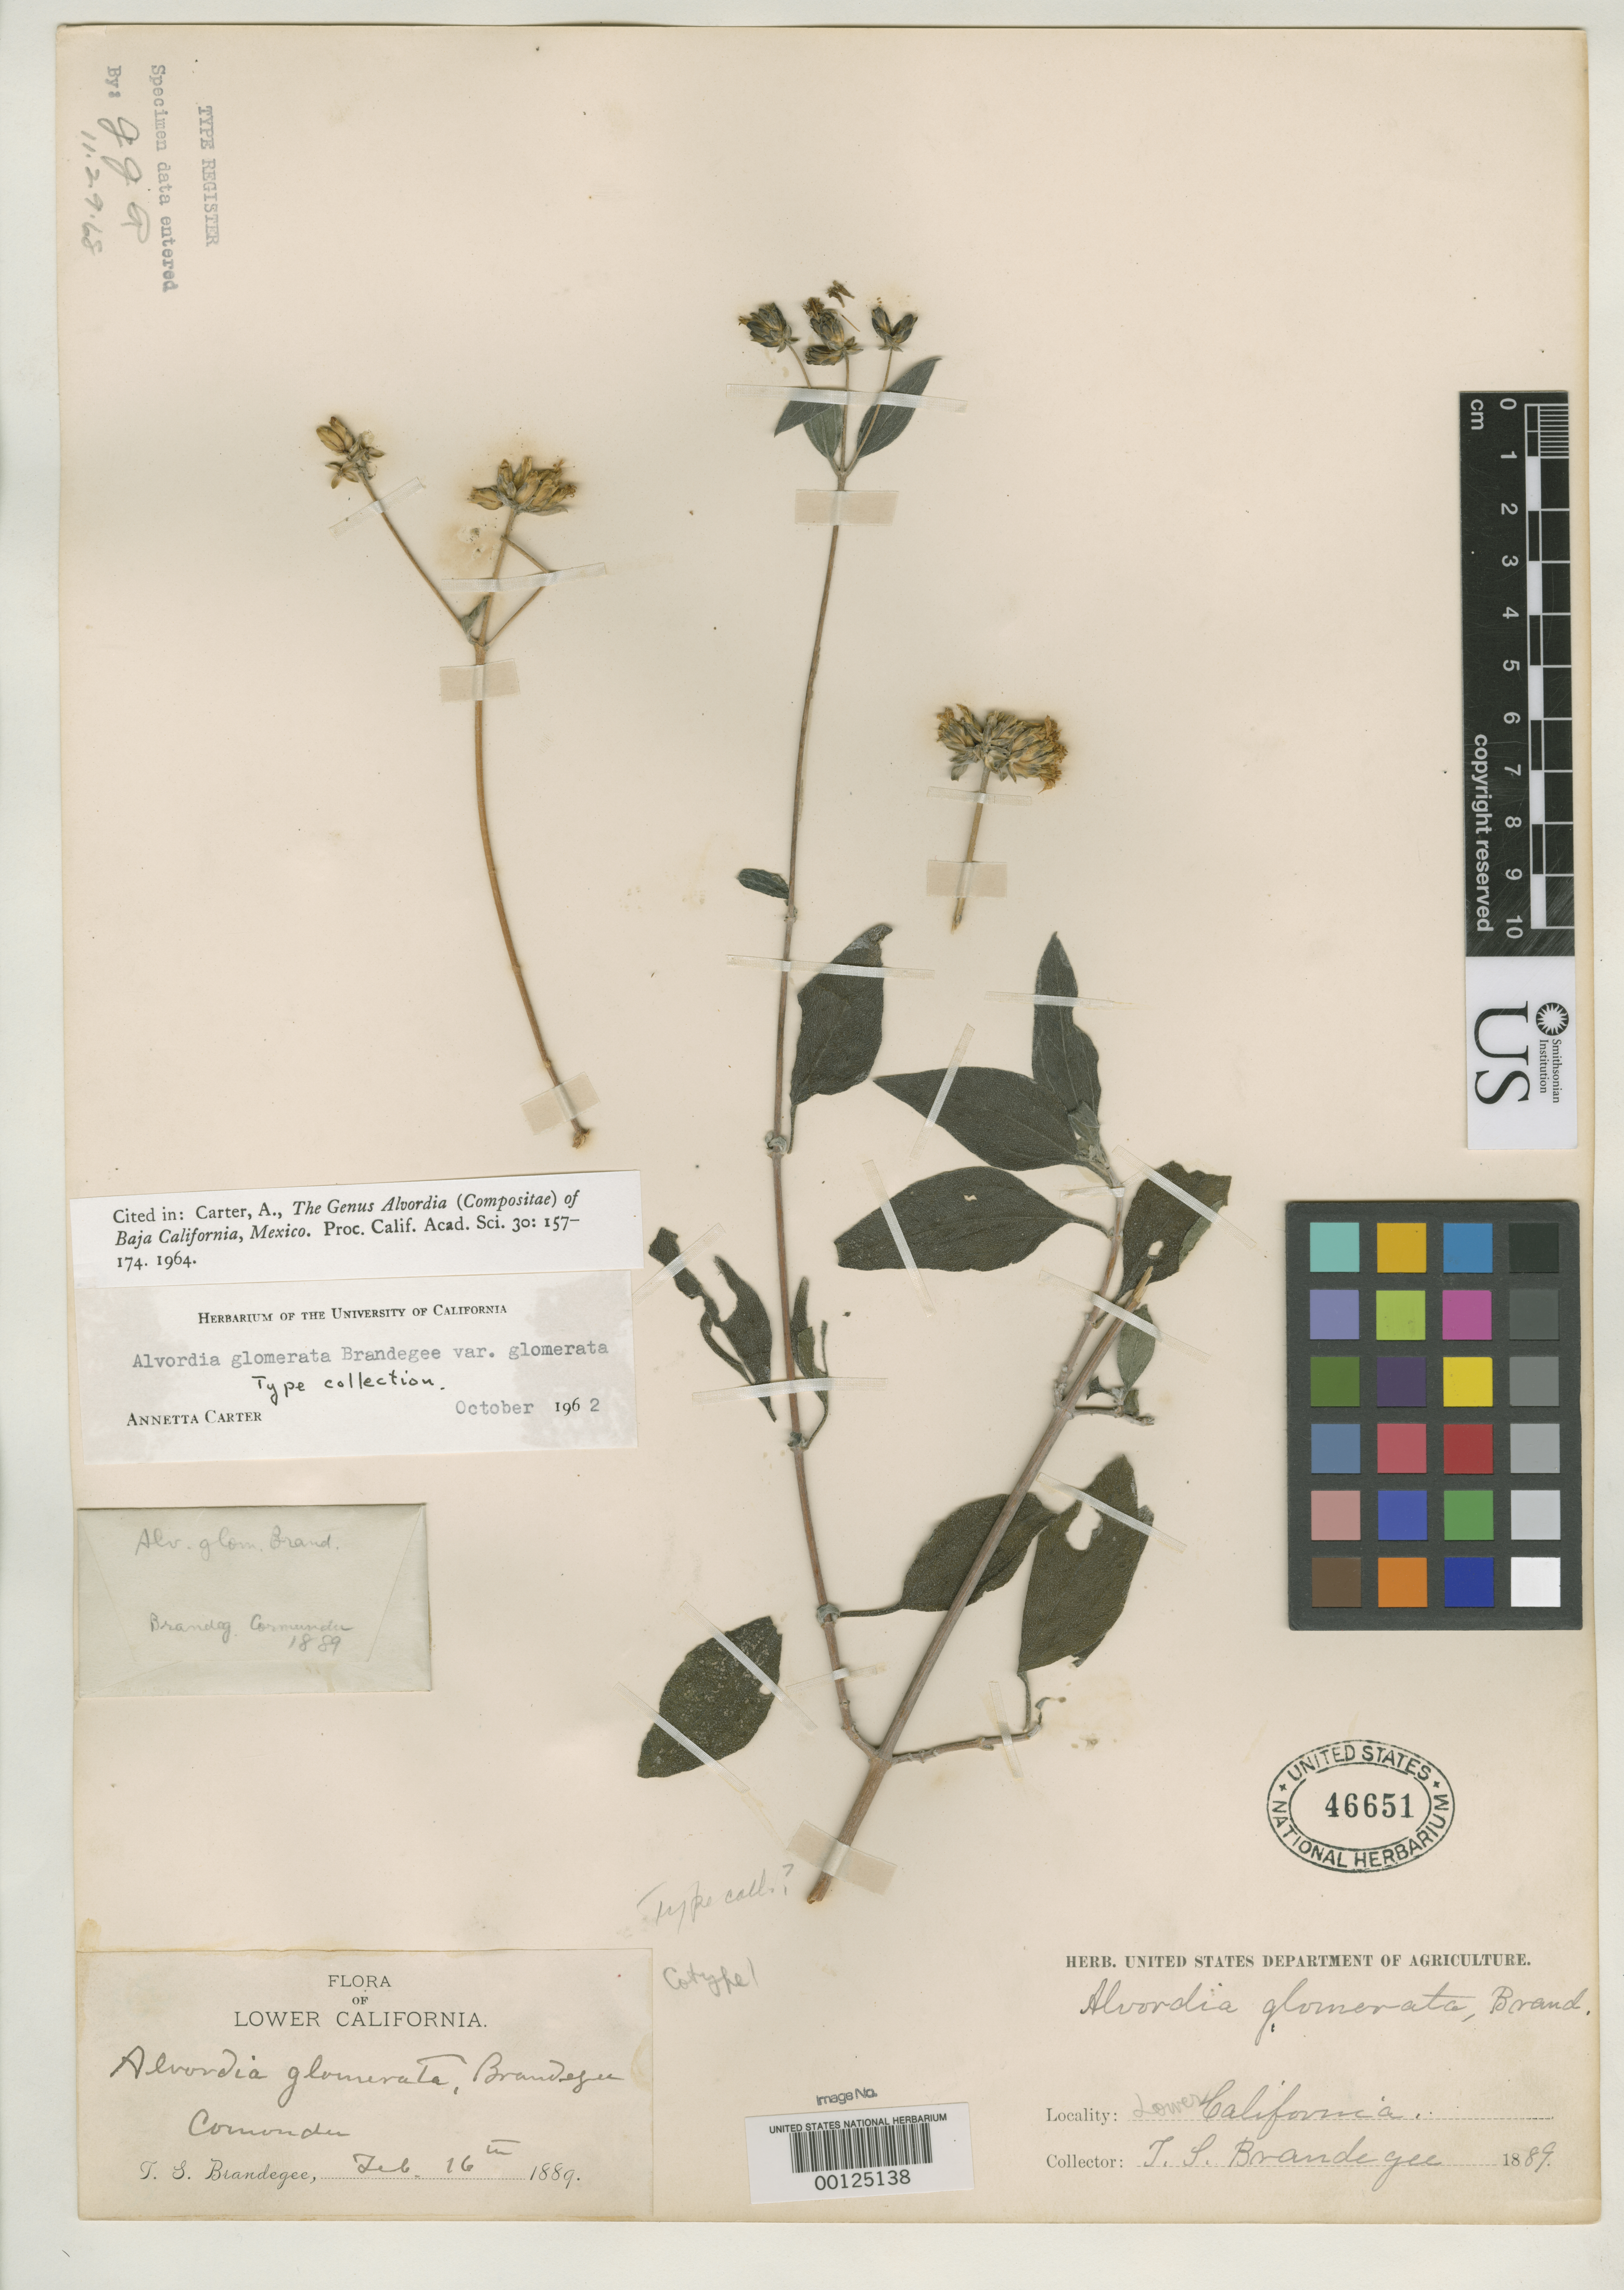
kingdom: Plantae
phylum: Tracheophyta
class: Magnoliopsida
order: Asterales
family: Asteraceae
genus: Alvordia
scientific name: Alvordia glomerata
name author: Brandegee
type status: Type Collection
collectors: T. S. Brandegee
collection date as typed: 16 Feb 1889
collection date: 1889-02-16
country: Mexico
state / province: Baja California Sur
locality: Comondu.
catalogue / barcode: US 46651